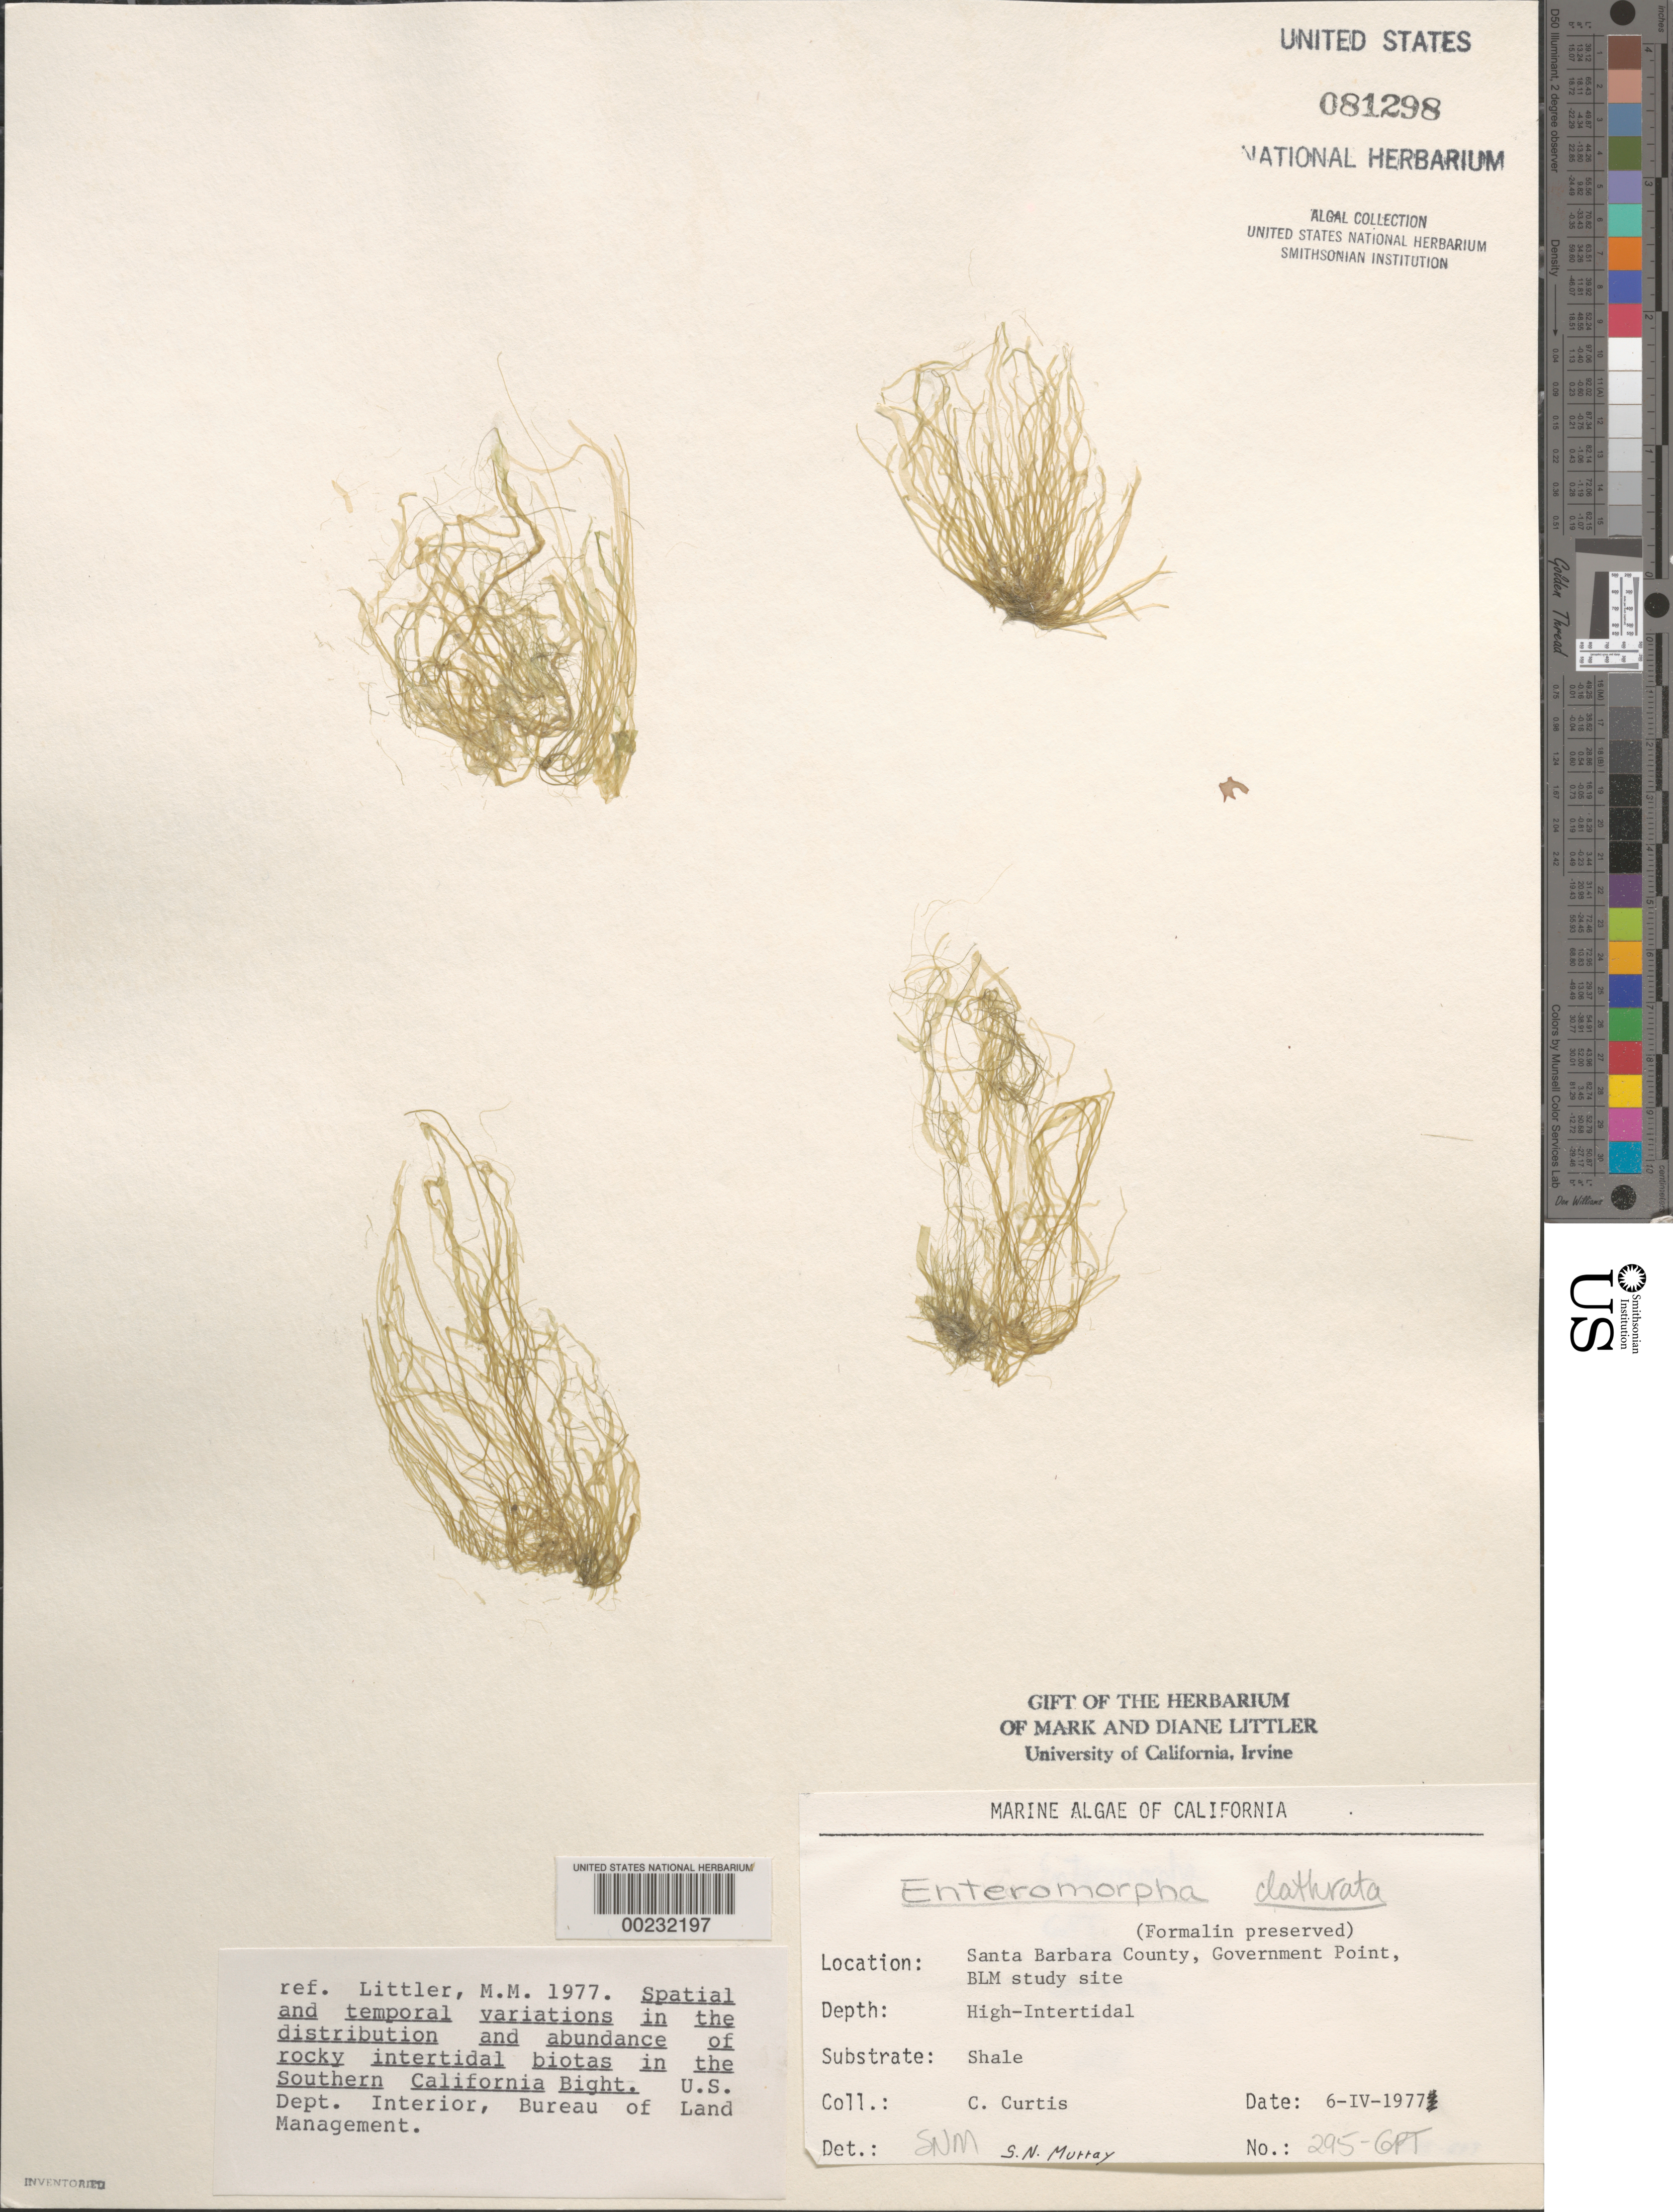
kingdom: Plantae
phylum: Chlorophyta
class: Ulvophyceae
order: Cladophorales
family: Cladophoraceae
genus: Cladophora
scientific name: Cladophora vagabunda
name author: (L.) C. Hoek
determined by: Algae name updating Project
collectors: C. Curtis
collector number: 295-gpt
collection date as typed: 06 Apr 1977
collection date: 1977-04-06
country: United States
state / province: California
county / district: Santa Barbara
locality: Government Point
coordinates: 34 26'31"N, 120 24'06"W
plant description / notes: BLM-SOCALBIGHT Rocky Intertidal Survey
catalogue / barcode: US 81298